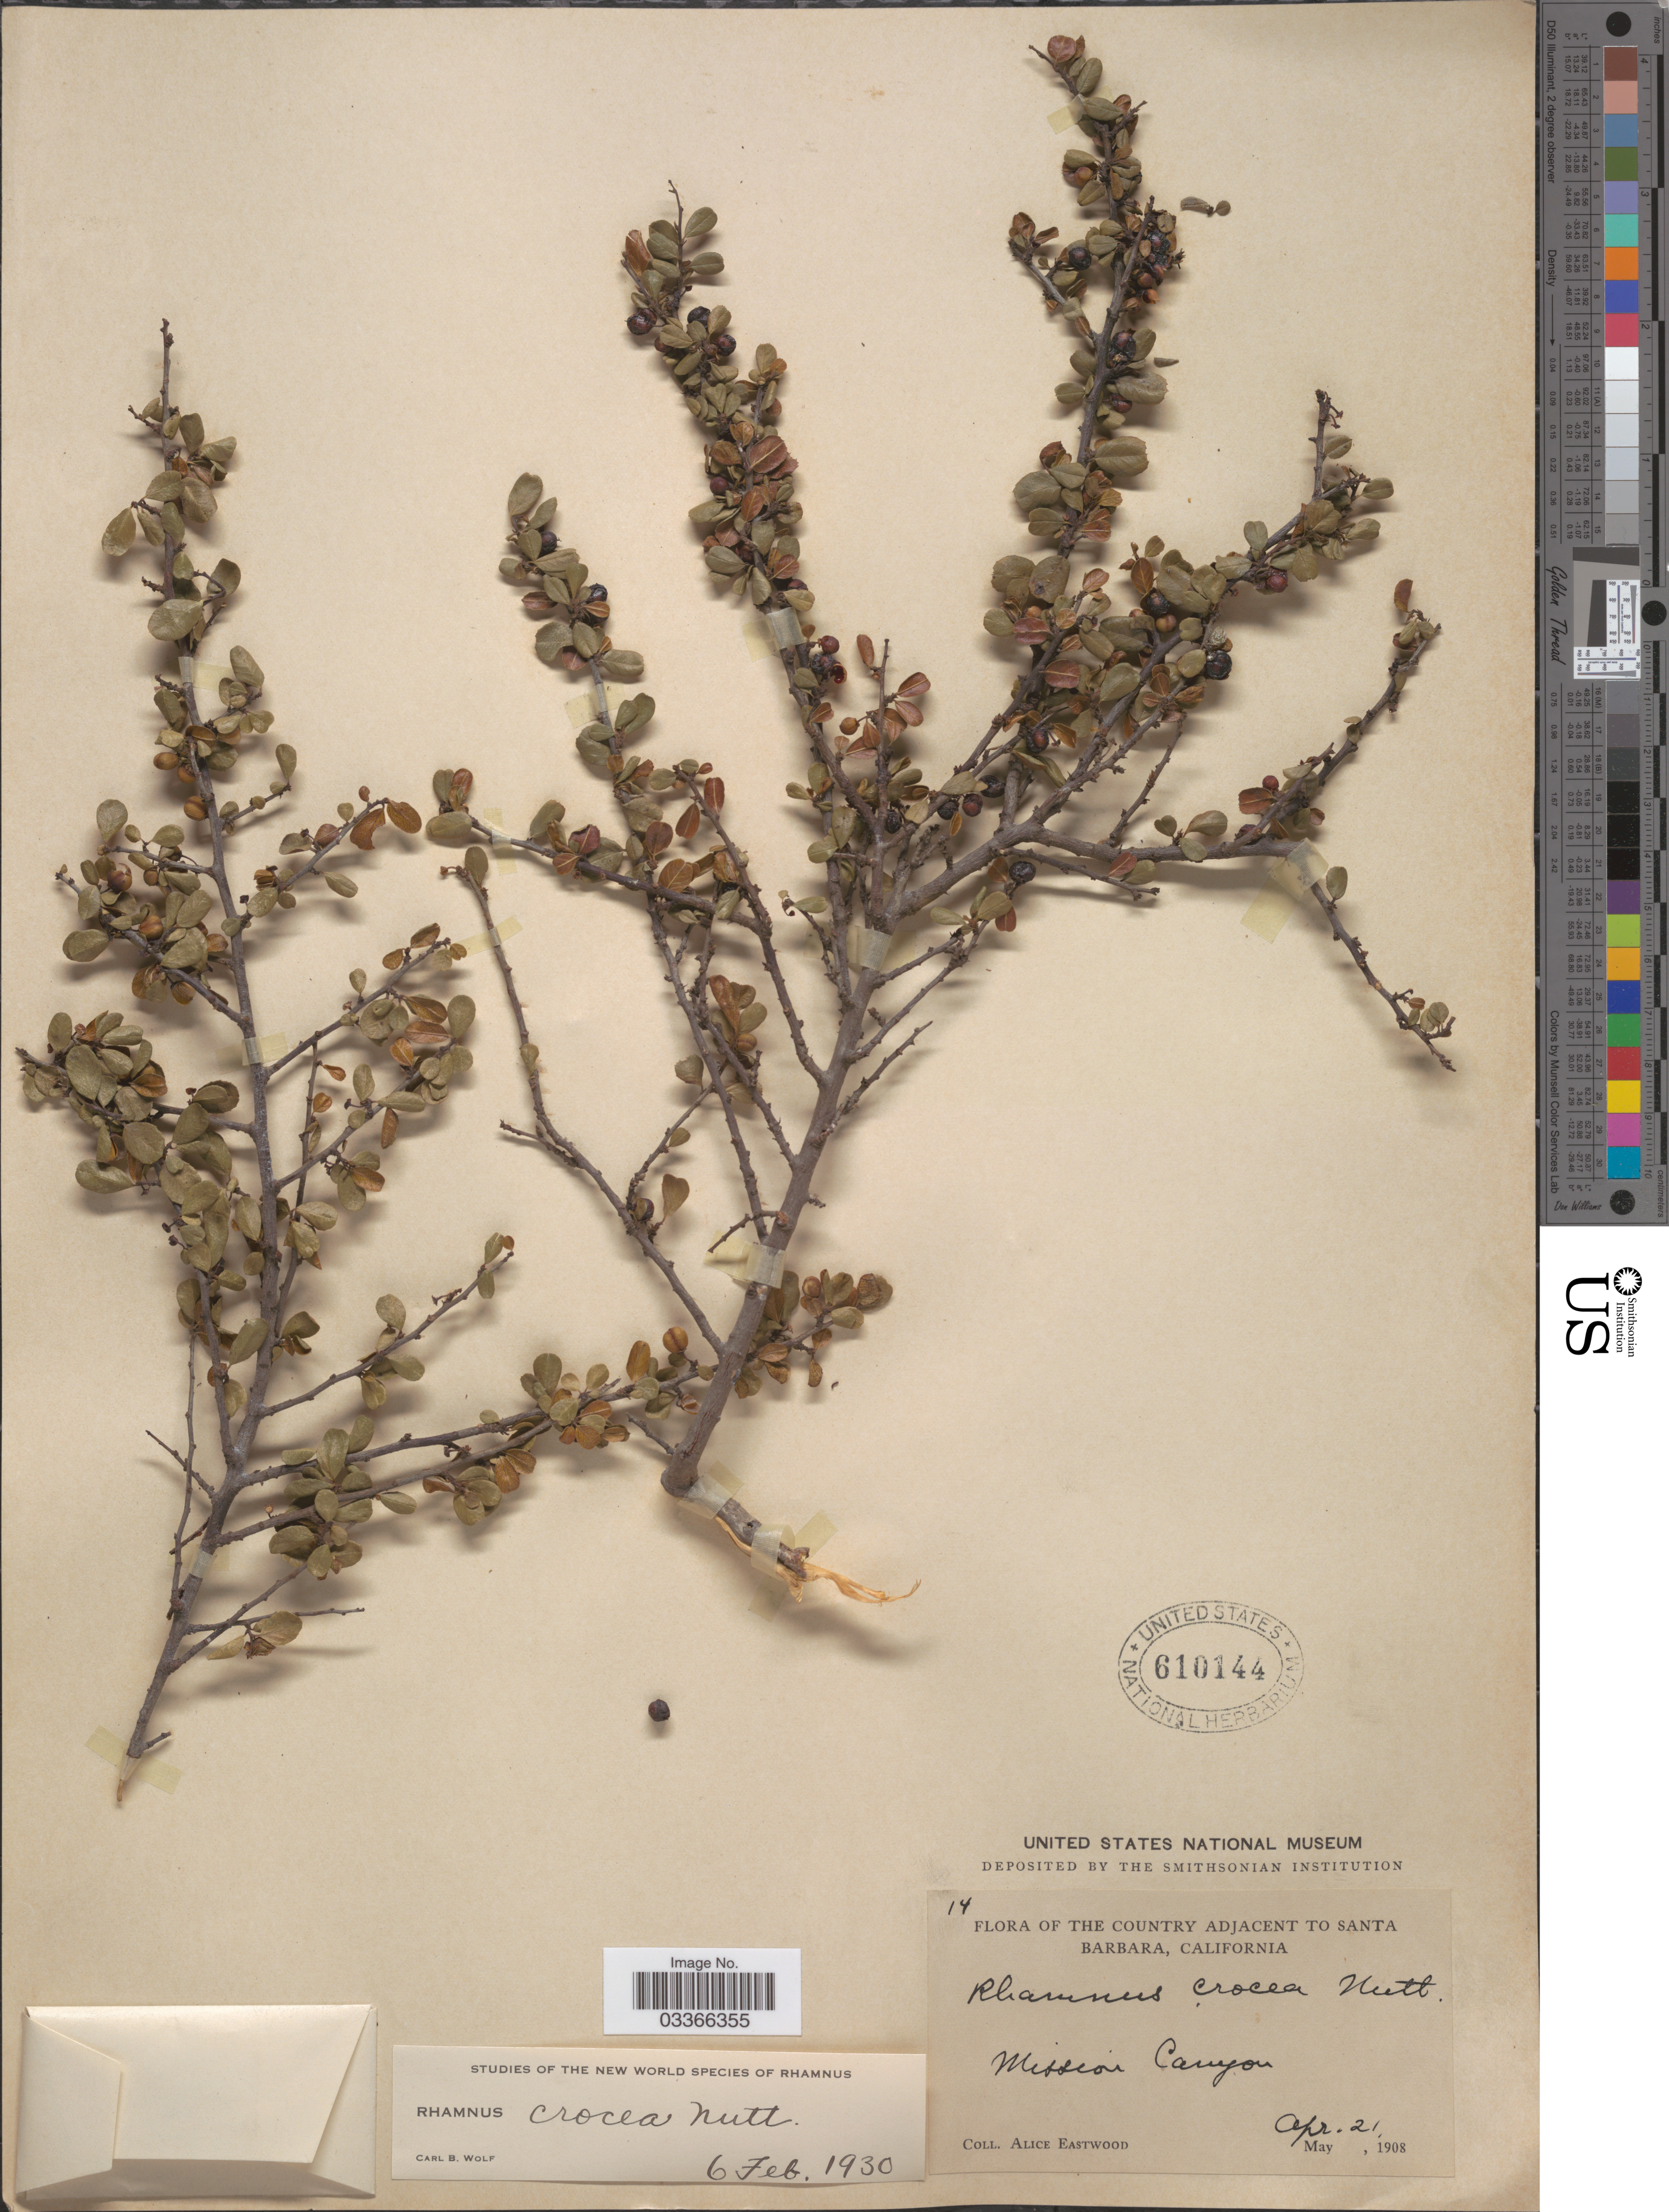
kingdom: Plantae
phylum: Tracheophyta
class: Magnoliopsida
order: Rosales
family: Rhamnaceae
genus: Rhamnus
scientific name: Rhamnus crocea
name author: Nutt.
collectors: A. Eastwood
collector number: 14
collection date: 1908-04-21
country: United States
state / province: California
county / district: Santa Barbara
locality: The Country adjacent to Santa Barbara. Mission Canyon.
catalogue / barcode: US 610144